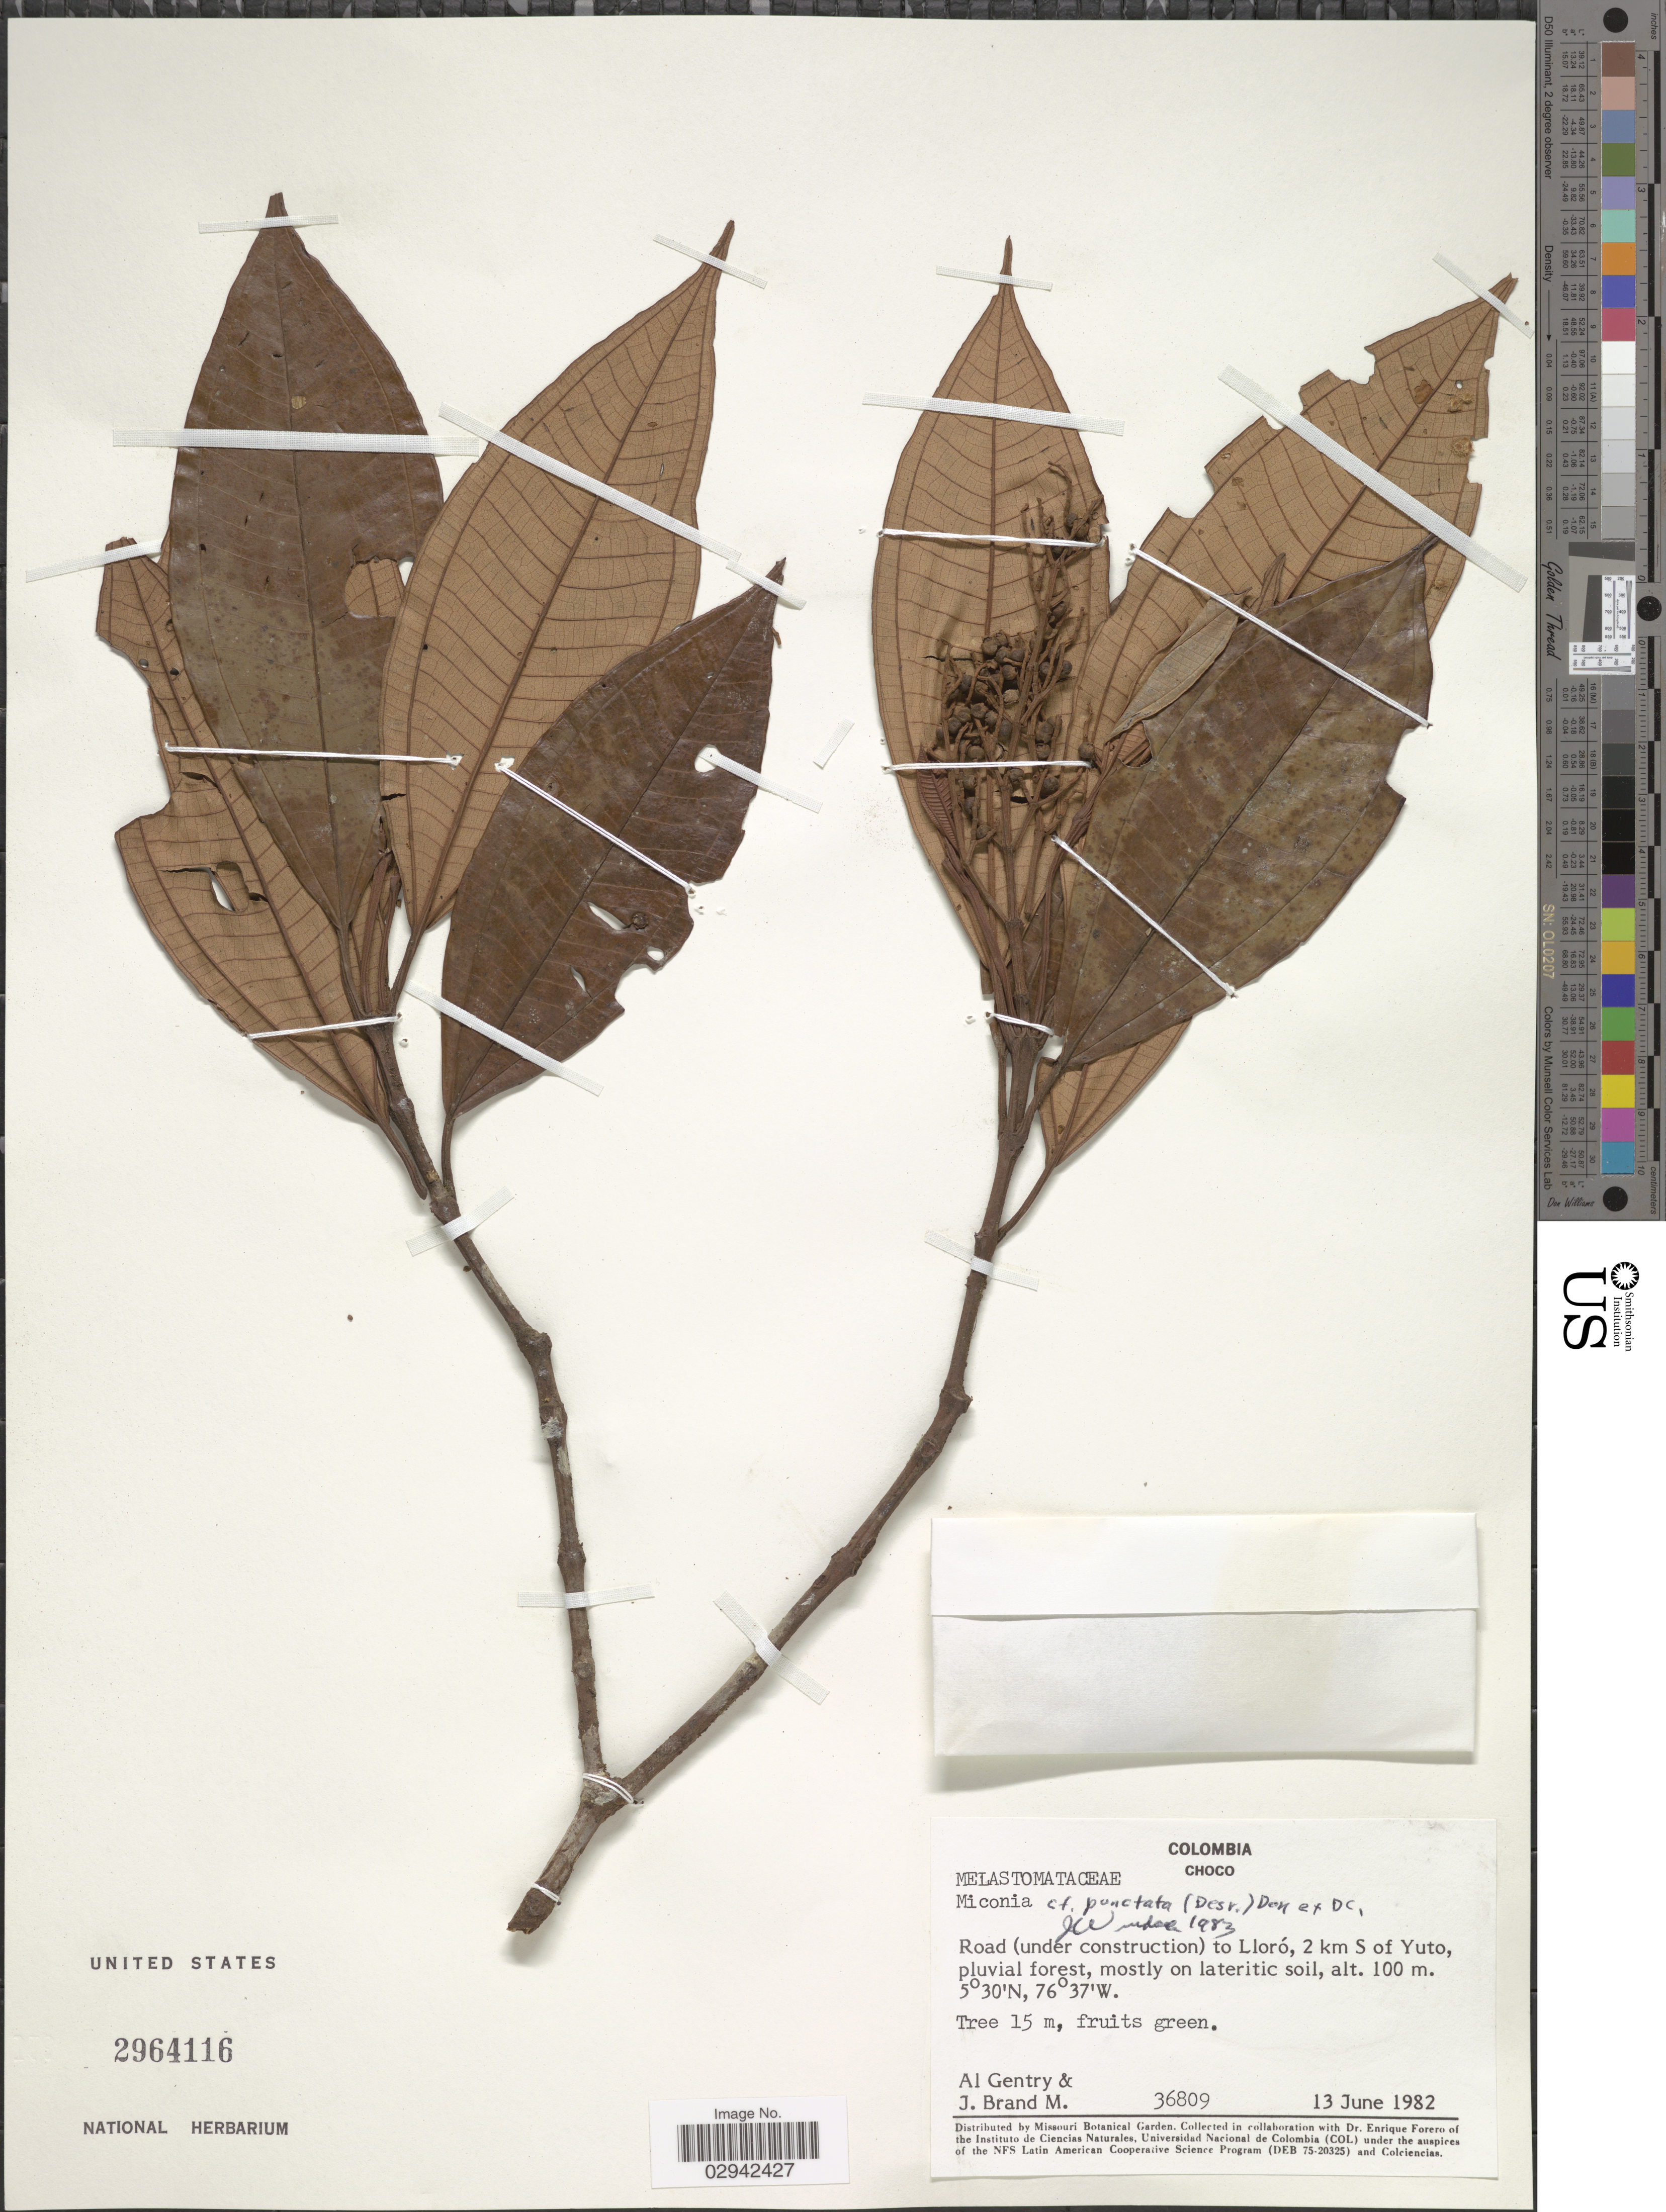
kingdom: Plantae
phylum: Tracheophyta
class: Magnoliopsida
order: Myrtales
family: Melastomataceae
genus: Miconia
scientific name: Miconia punctata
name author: (Desr.) D. Don ex DC.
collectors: A. H. Gentry & J. Brand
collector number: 36809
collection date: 1982-06-13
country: Colombia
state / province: Chocó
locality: Road (under construction) to Lloró, 2 km S of Yuto, pluvial forest.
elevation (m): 100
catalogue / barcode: US 2964116